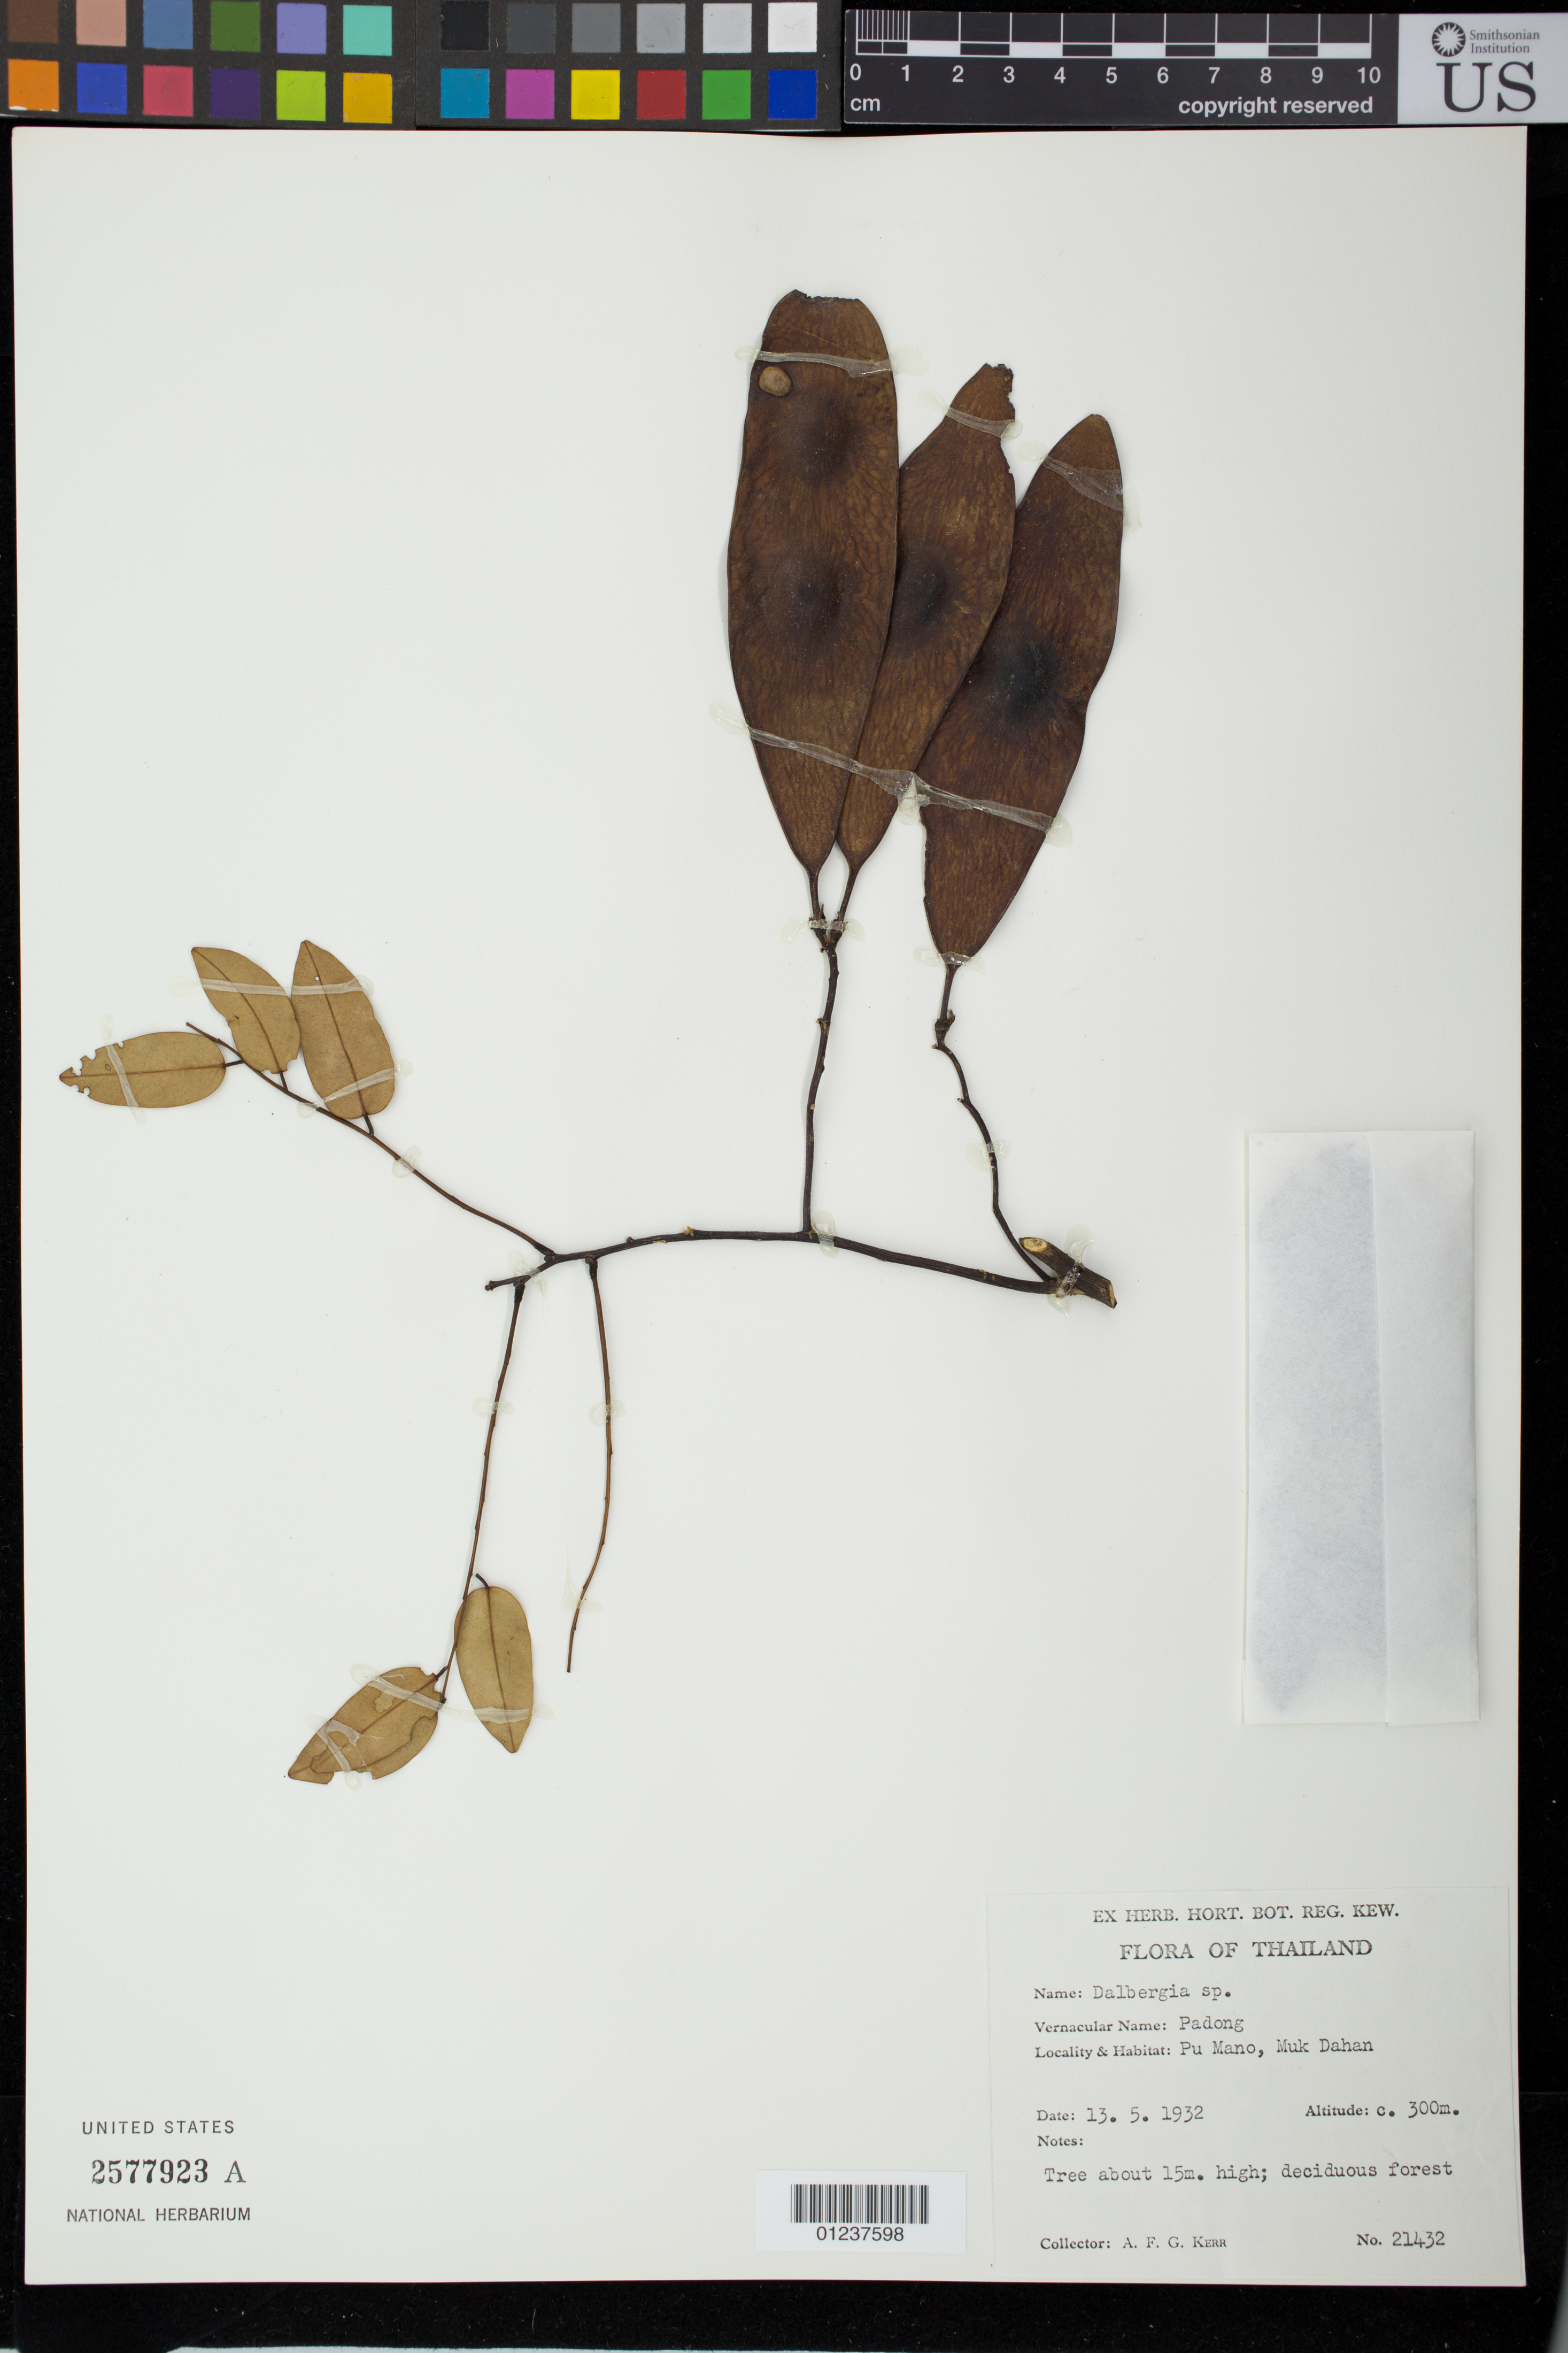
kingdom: Plantae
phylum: Tracheophyta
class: Magnoliopsida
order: Fabales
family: Fabaceae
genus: Dalbergia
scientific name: Dalbergia sp.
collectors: A. F. G. Kerr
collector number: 21432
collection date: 1932-05-13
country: Thailand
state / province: Mukdahan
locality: Pu Mano, Muk Dahan.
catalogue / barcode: US 2577923A